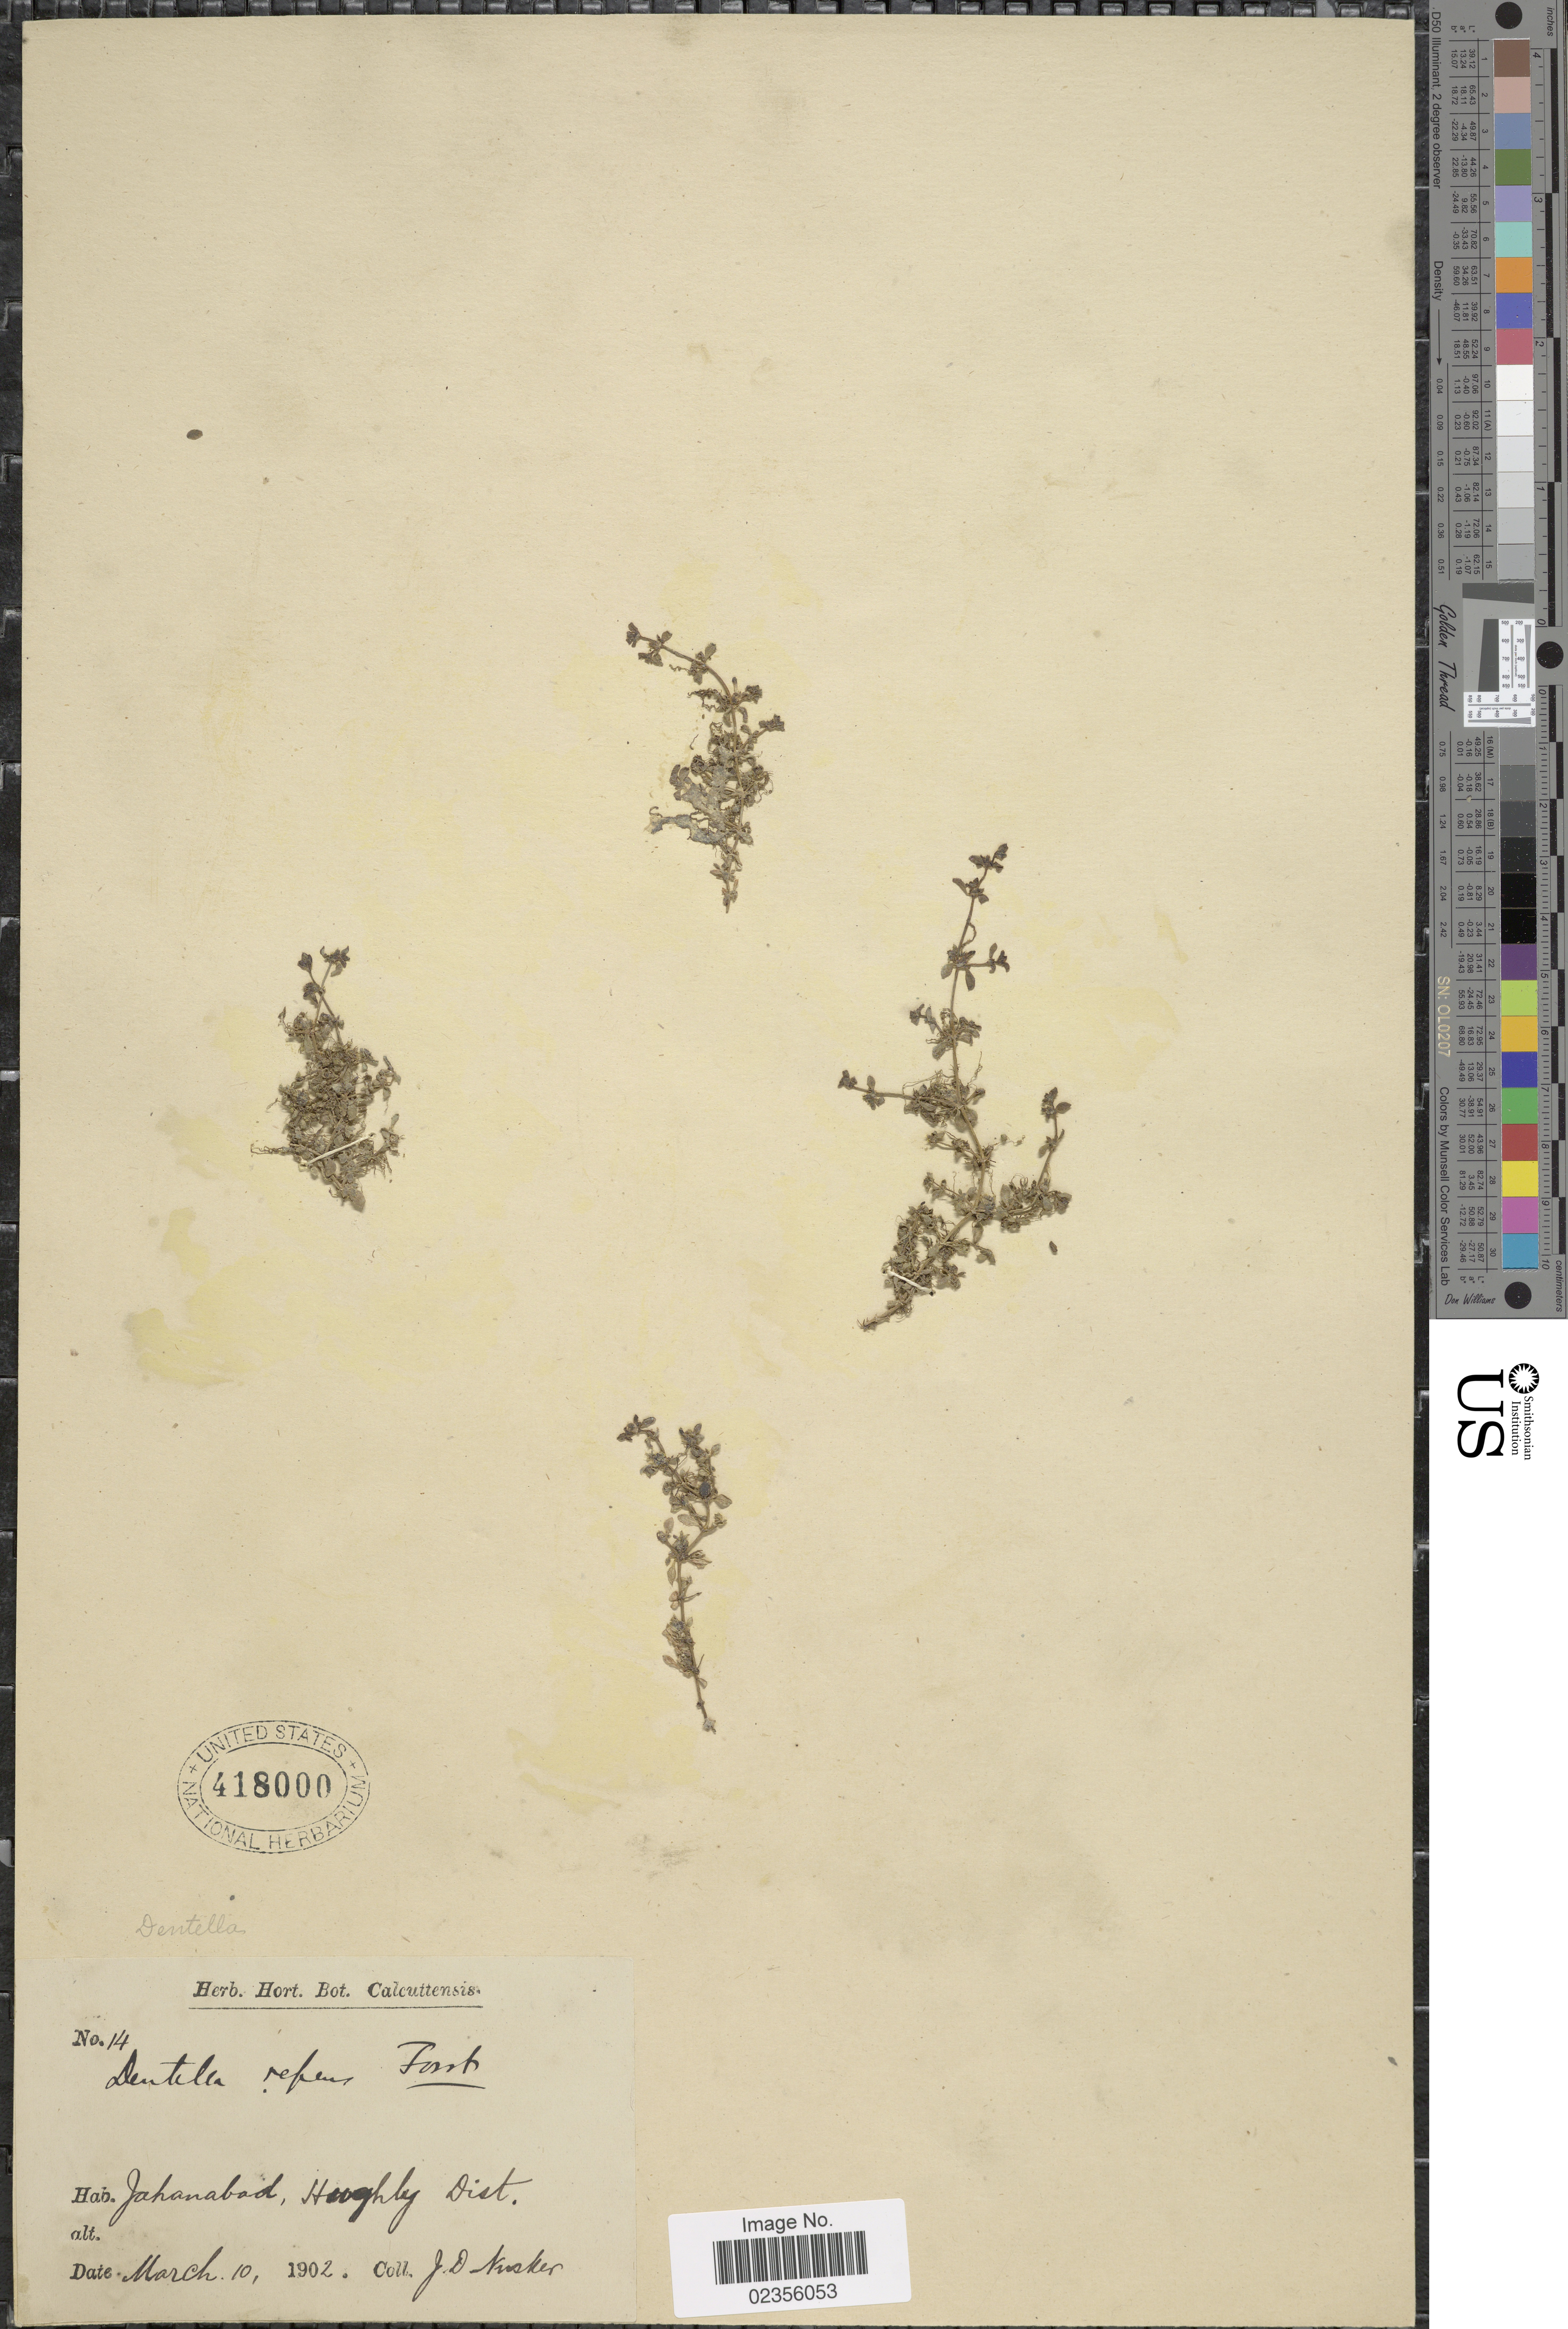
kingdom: Plantae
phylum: Tracheophyta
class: Magnoliopsida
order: Gentianales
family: Rubiaceae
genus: Dentella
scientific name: Dentella repens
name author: J.R. Forst. & G. Forst.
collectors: J. Kosker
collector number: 14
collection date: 1902-03-10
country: India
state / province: West Bengal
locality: Jahanabad, Hooghly Dist.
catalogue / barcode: US 418000